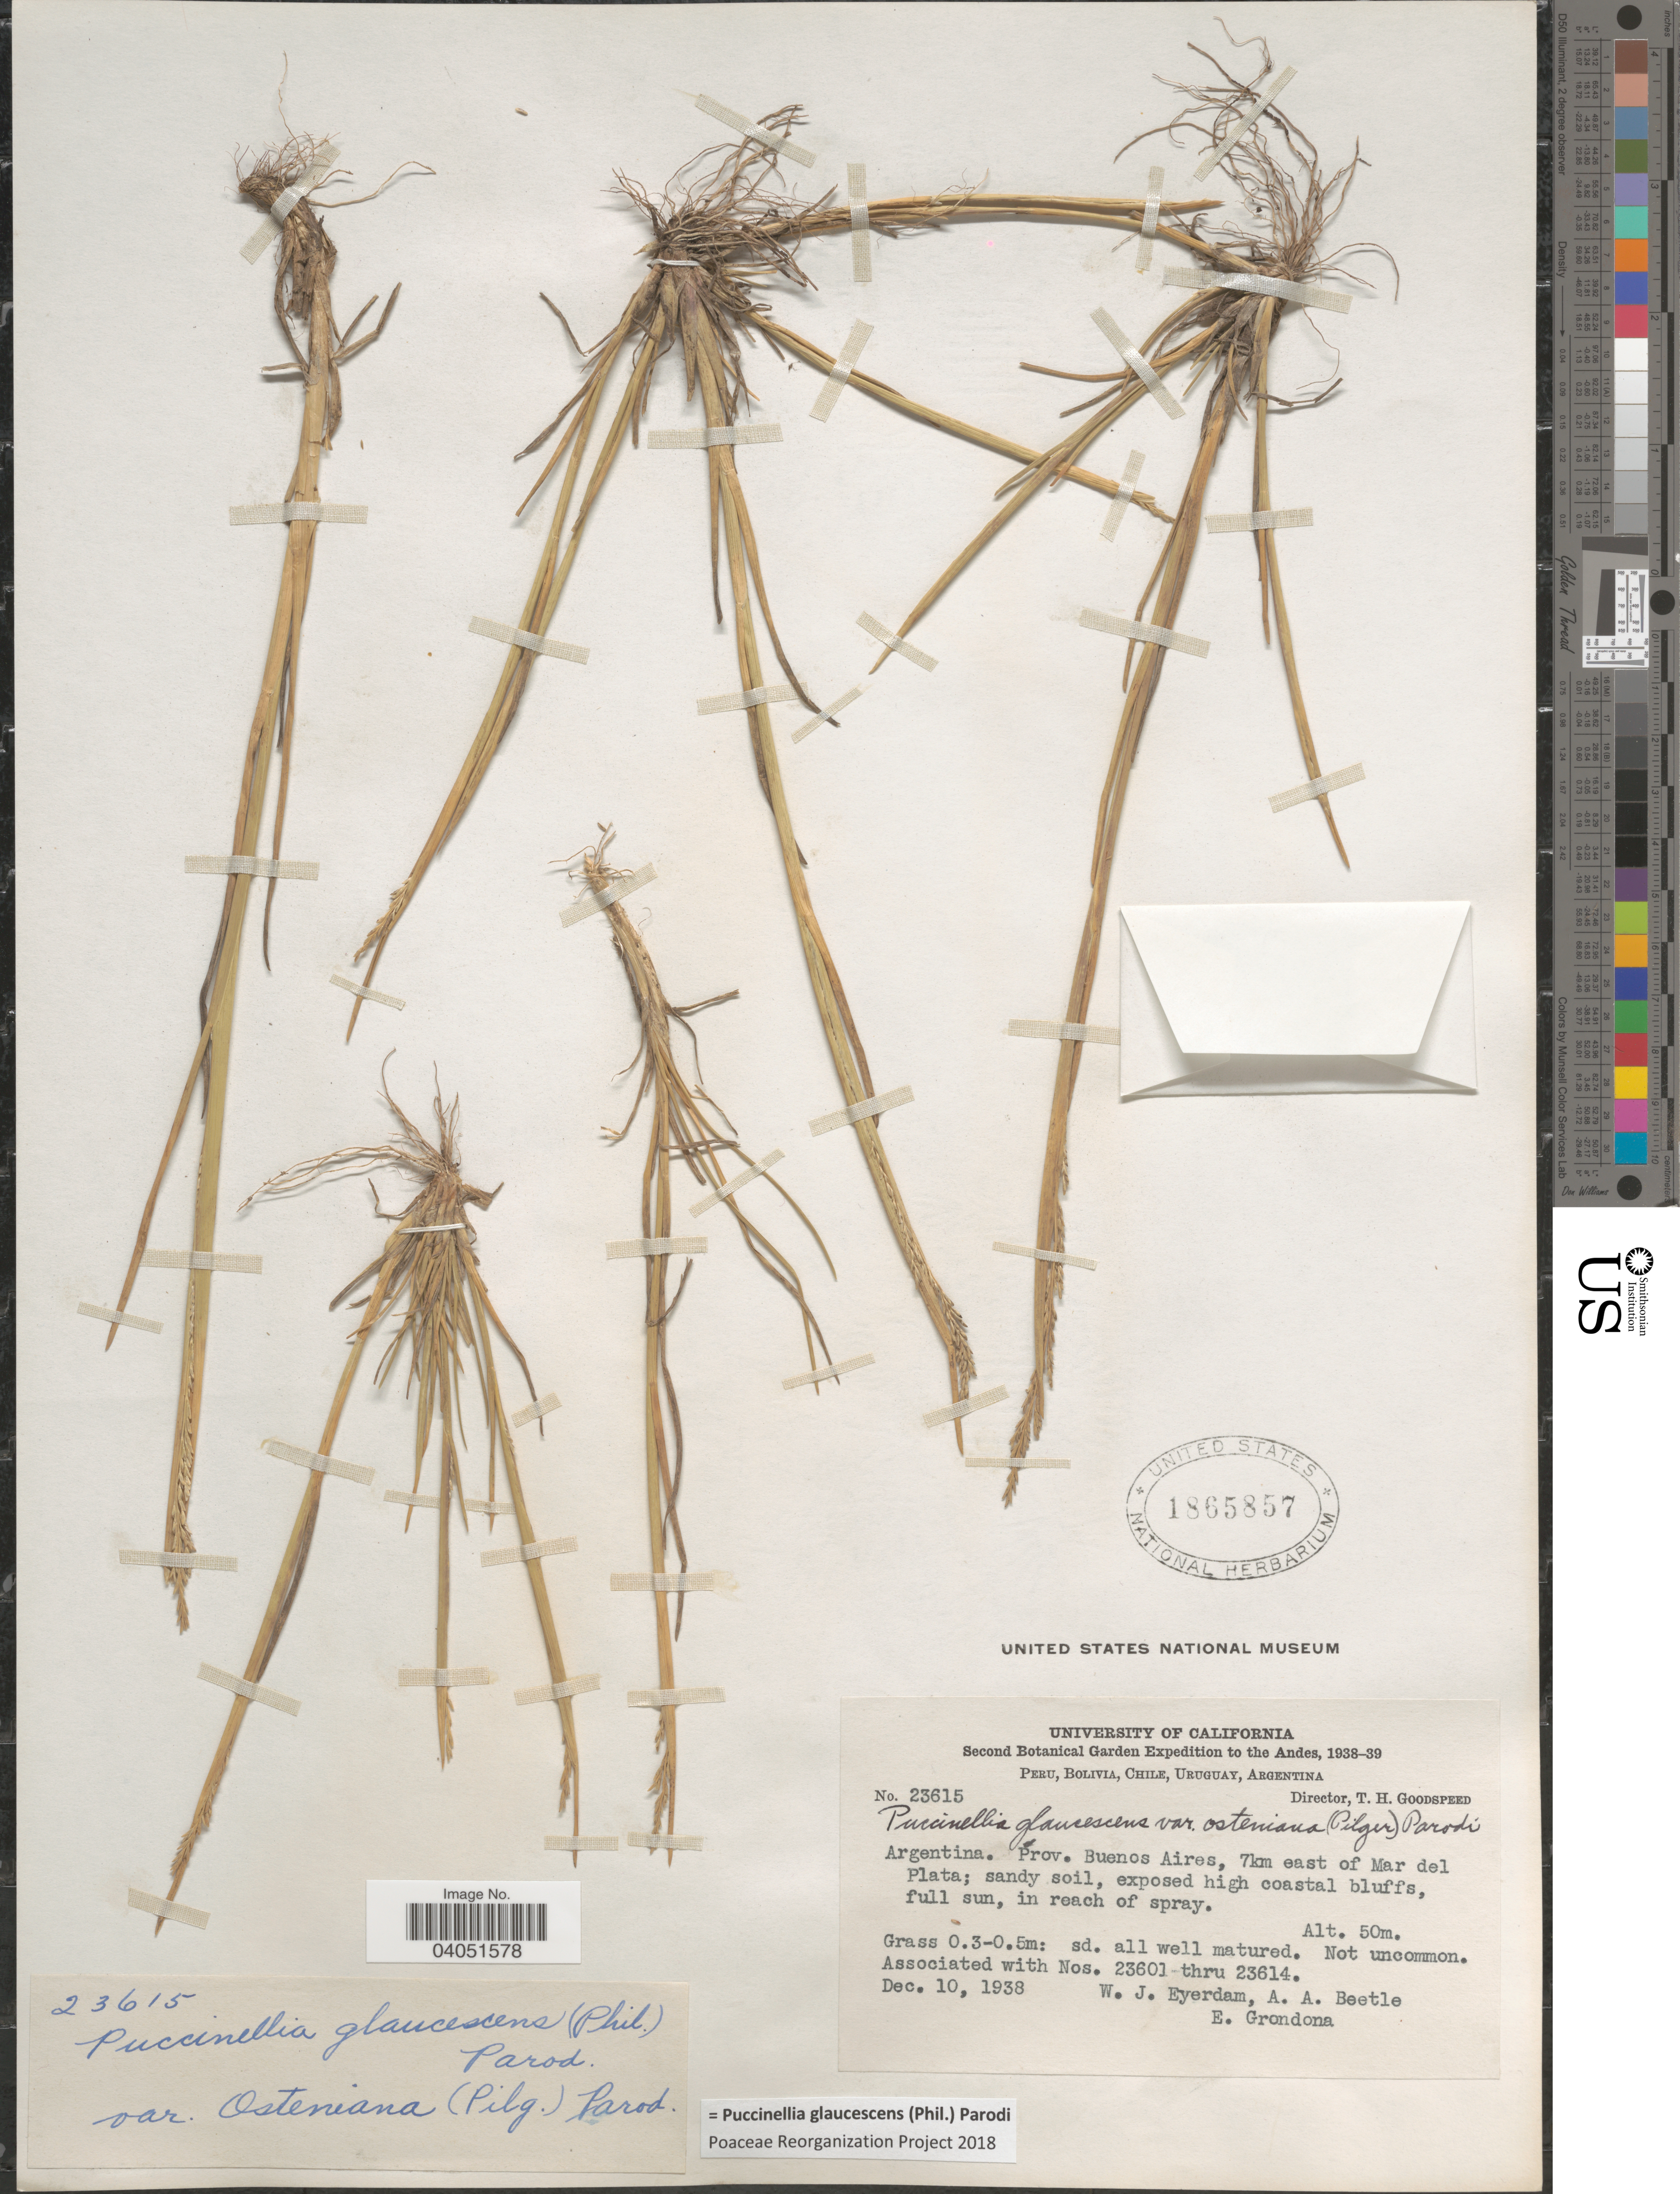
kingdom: Plantae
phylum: Tracheophyta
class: Liliopsida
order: Poales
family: Poaceae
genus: Puccinellia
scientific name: Puccinellia glaucescens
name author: (Phil.) Parodi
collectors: W. J. Eyerdam, A. A. Beetle & E. Grondona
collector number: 23615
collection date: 1938-12-10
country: Argentina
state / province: Buenos Aires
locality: The Andes. 7km east of Mar del Plata.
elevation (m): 50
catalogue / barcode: US 1865857